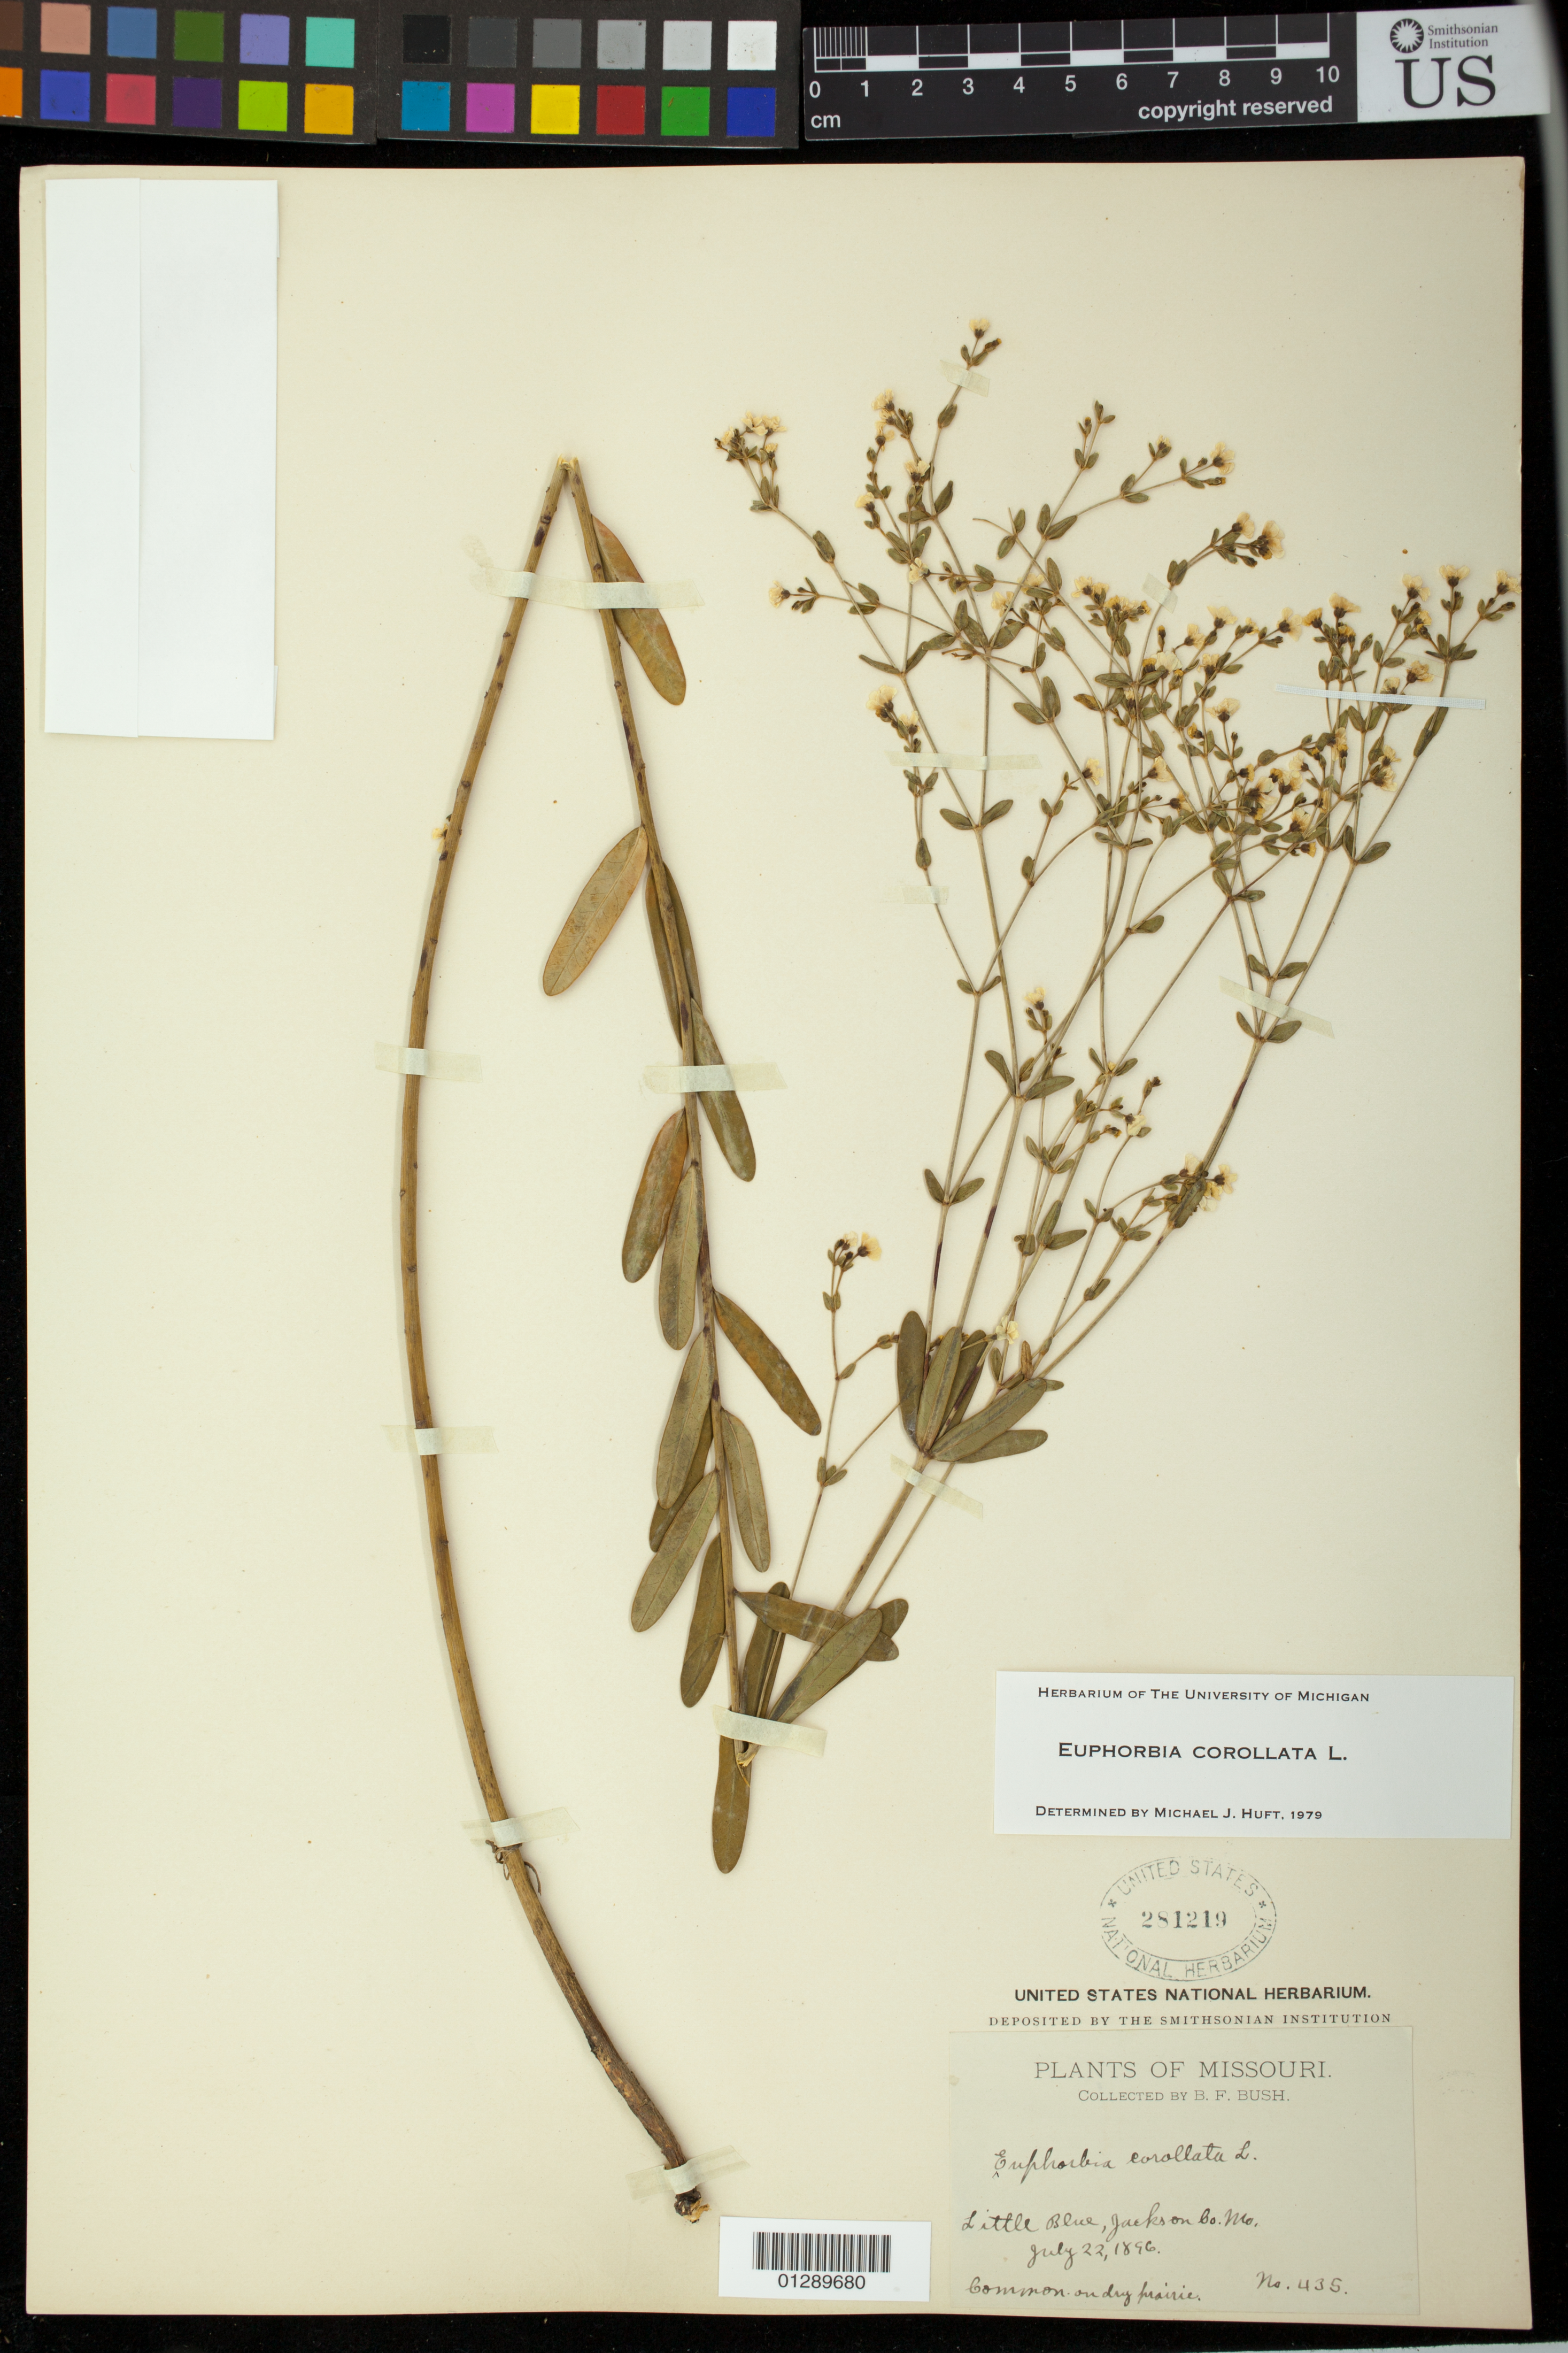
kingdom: Plantae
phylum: Tracheophyta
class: Magnoliopsida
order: Malpighiales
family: Euphorbiaceae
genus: Euphorbia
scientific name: Euphorbia corollata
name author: L.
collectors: B. F. Bush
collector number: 435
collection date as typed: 22 Jul 1896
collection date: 1896-07-22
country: United States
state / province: Missouri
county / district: Jackson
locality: Little Blue.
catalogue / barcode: US 281219